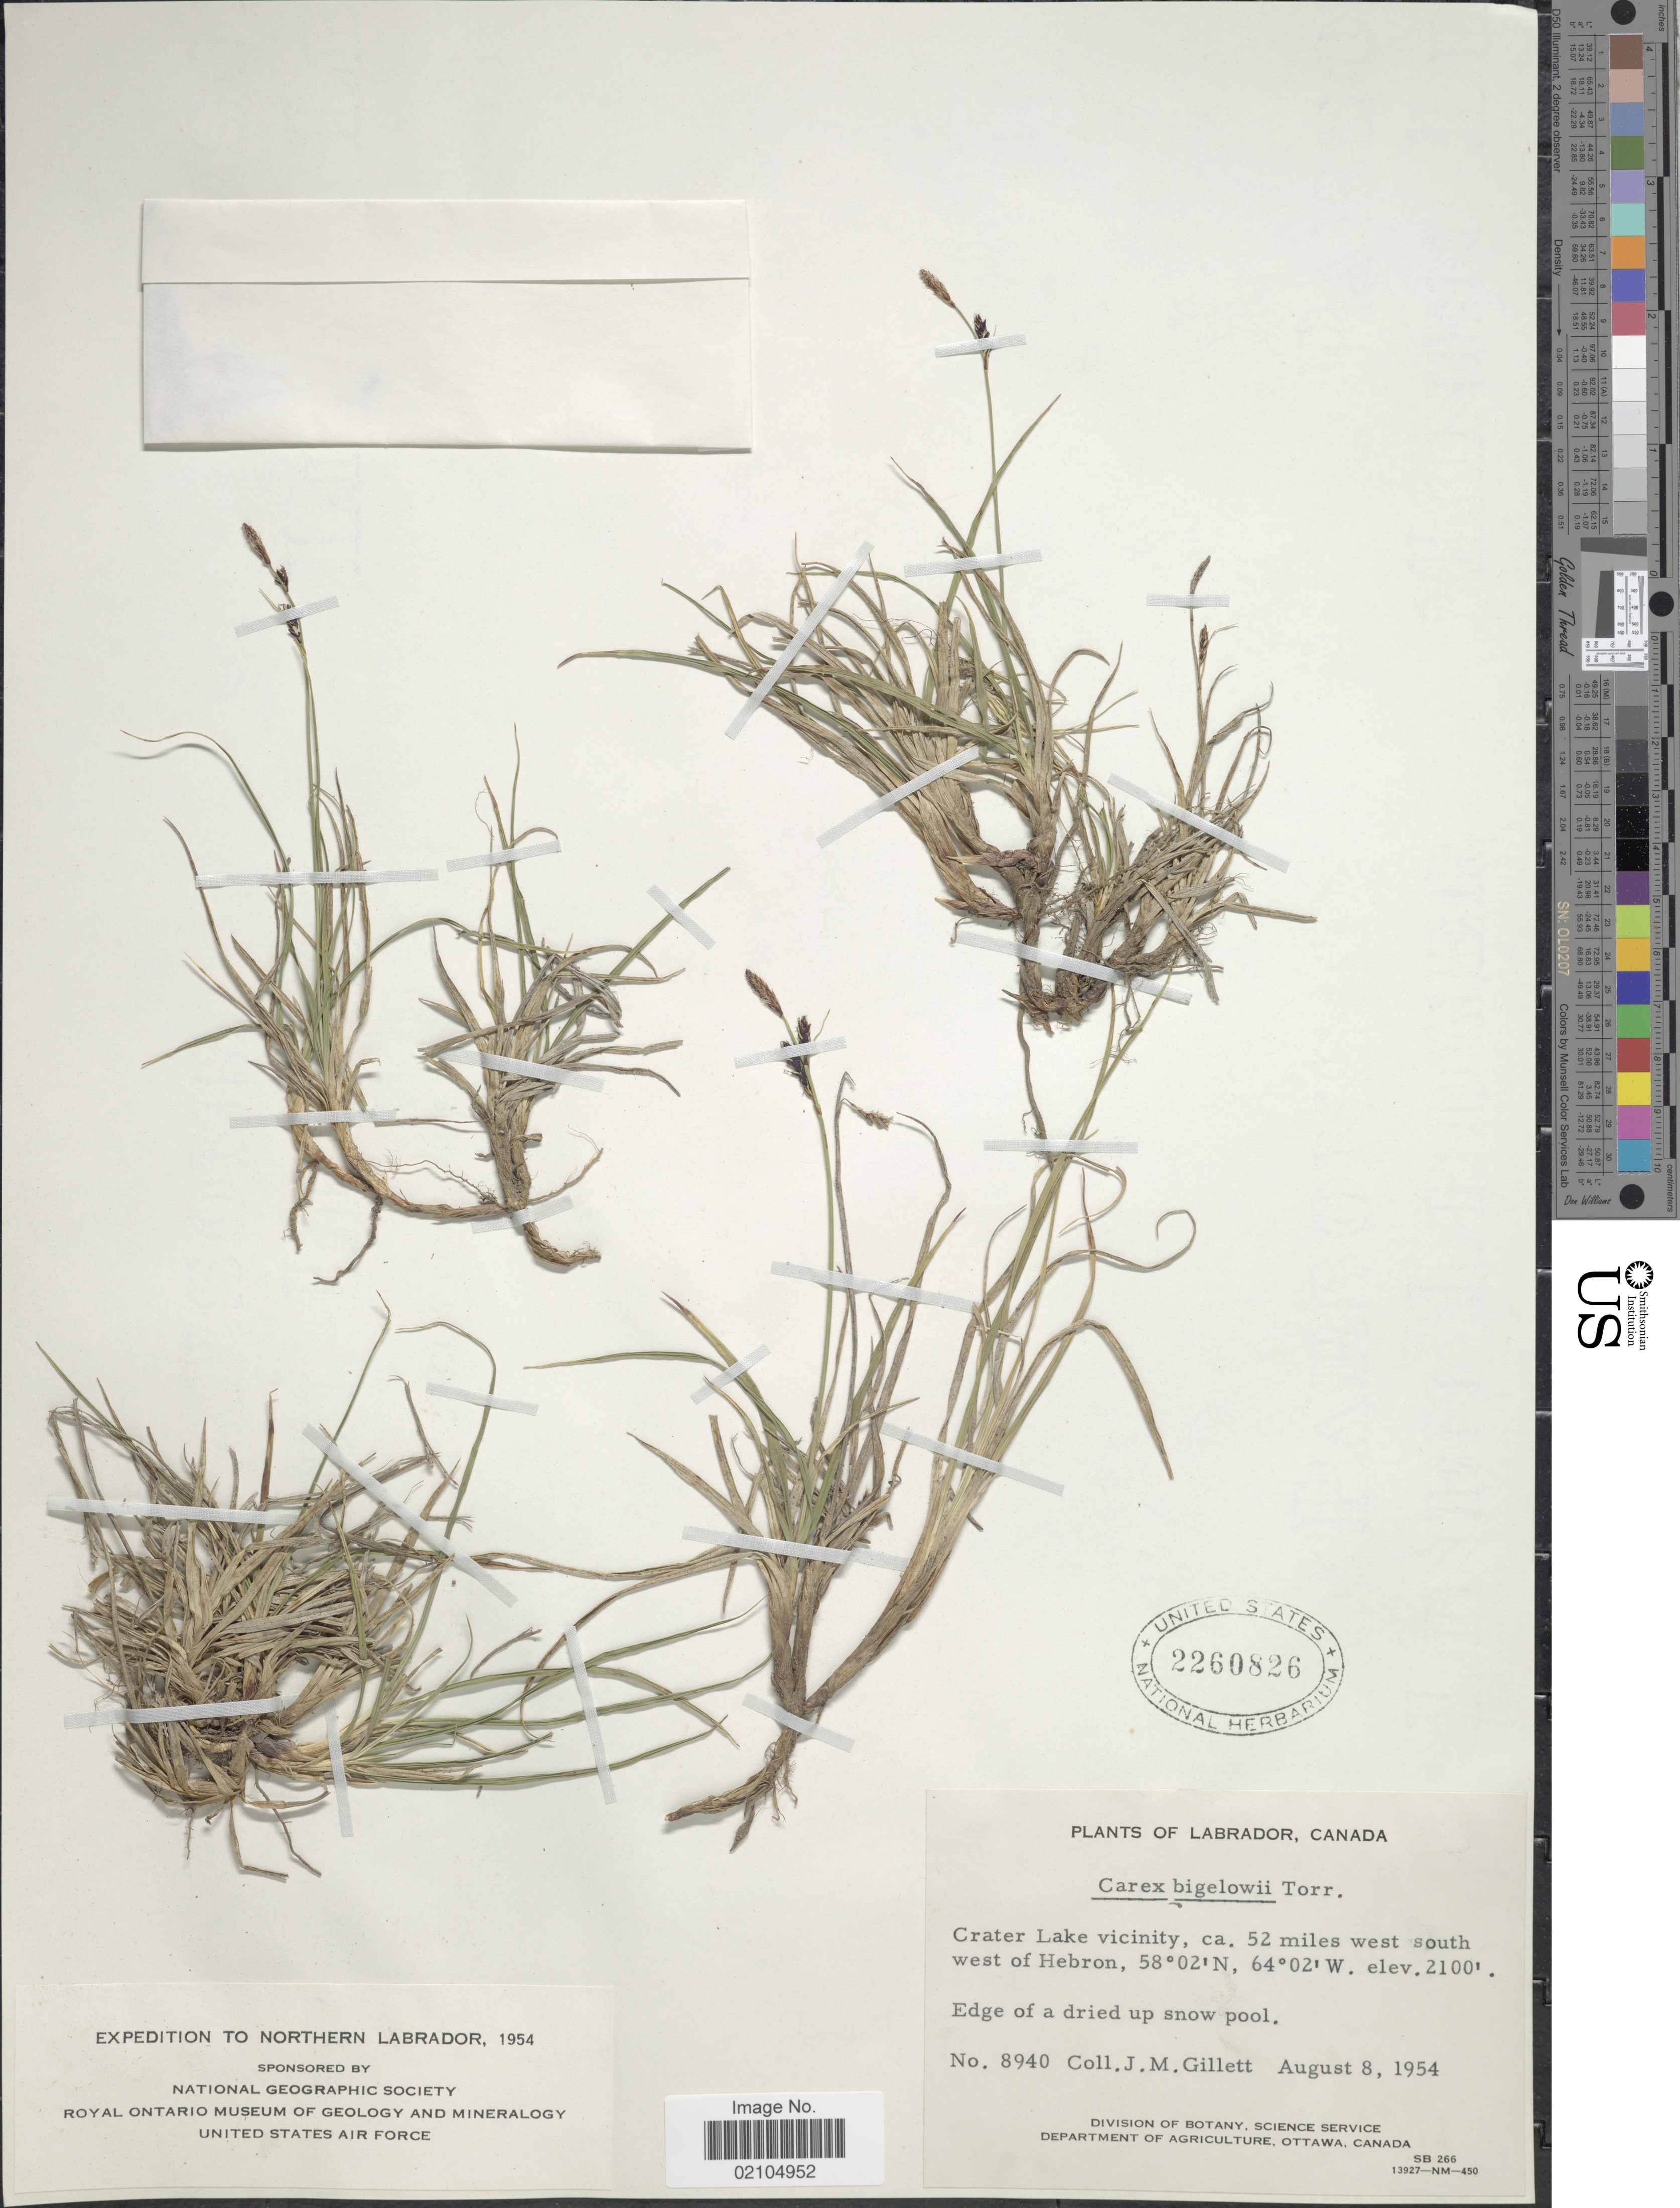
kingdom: Plantae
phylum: Tracheophyta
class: Liliopsida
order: Poales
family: Cyperaceae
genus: Carex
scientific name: Carex bigelowii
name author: Torr. ex Schwein.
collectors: J. M. Gillett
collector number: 8940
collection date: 1954-08-08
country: Canada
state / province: Newfoundland and Labrador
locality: Labrador, Crater Lake vicinity, ca. 52 miles west south west of Hebron, edge of a dried up snow pool, Northern Labrador.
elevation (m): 640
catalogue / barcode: US 2260826